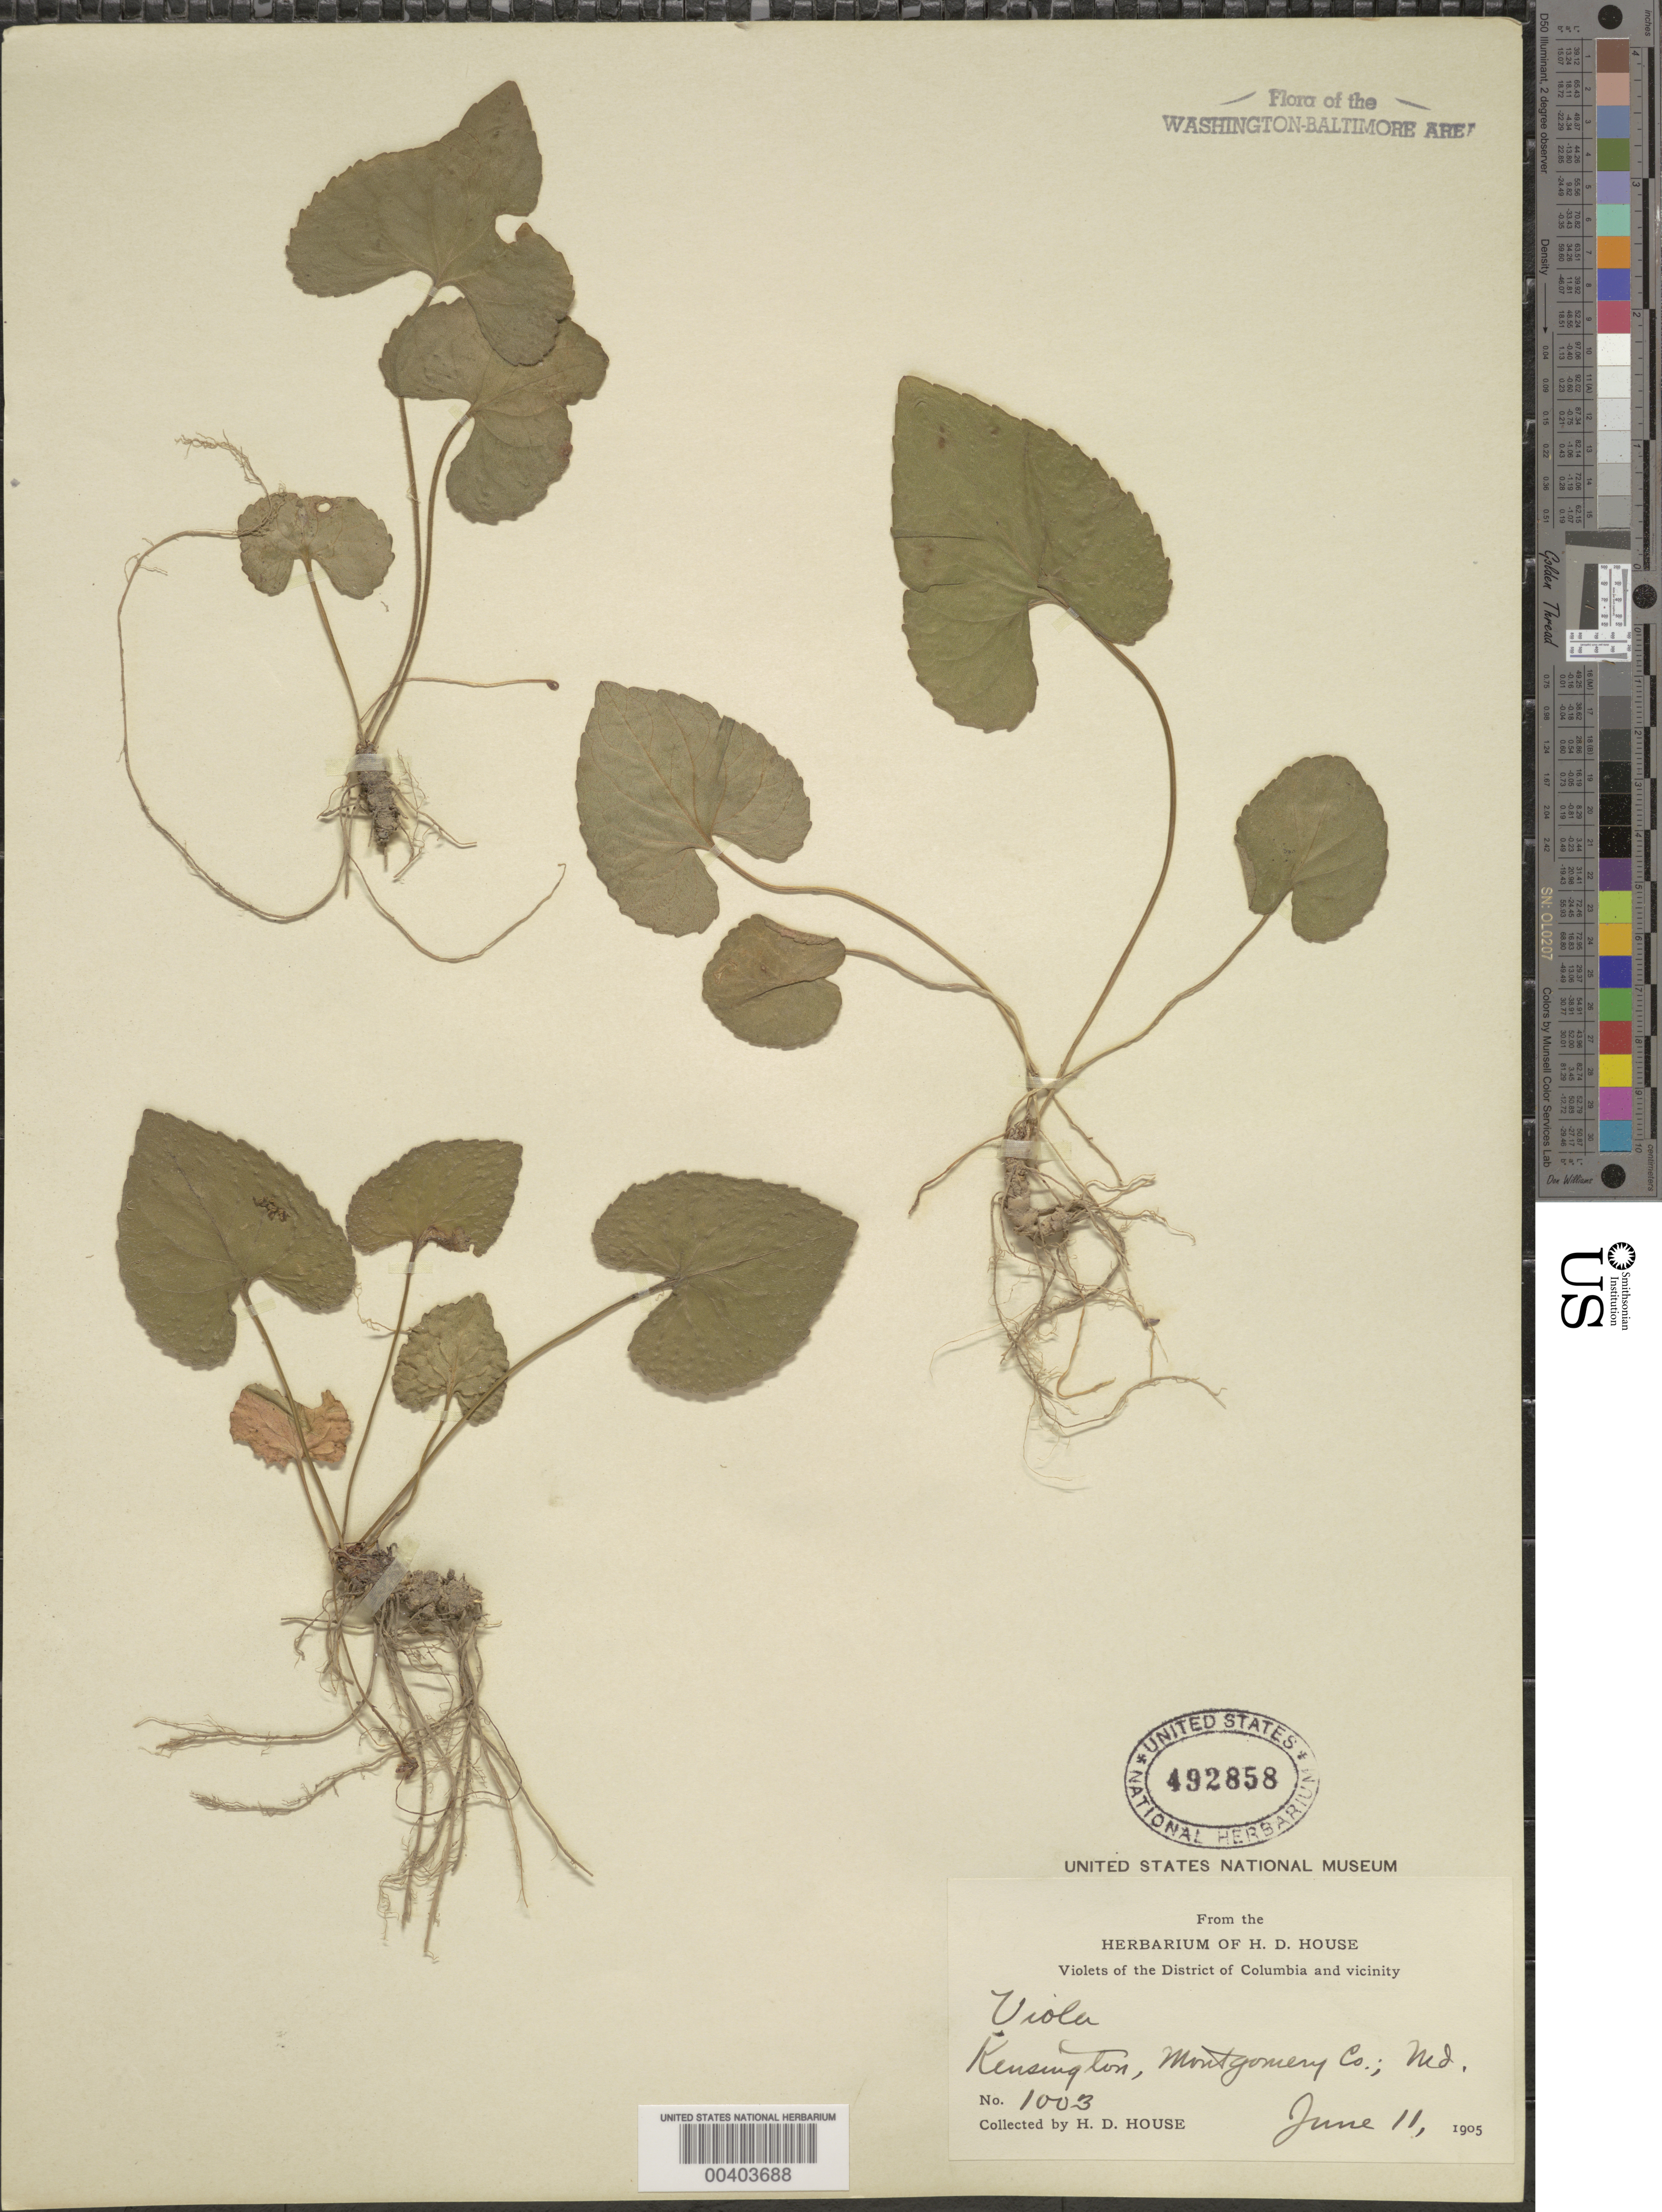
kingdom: Plantae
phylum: Tracheophyta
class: Magnoliopsida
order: Malpighiales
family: Violaceae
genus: Viola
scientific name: Viola hirsutula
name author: Brainerd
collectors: H. D. House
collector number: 1003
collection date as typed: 11 Jun 1905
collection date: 1905-06-11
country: United States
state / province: Maryland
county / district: Montgomery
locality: Kensington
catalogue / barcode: US 492858